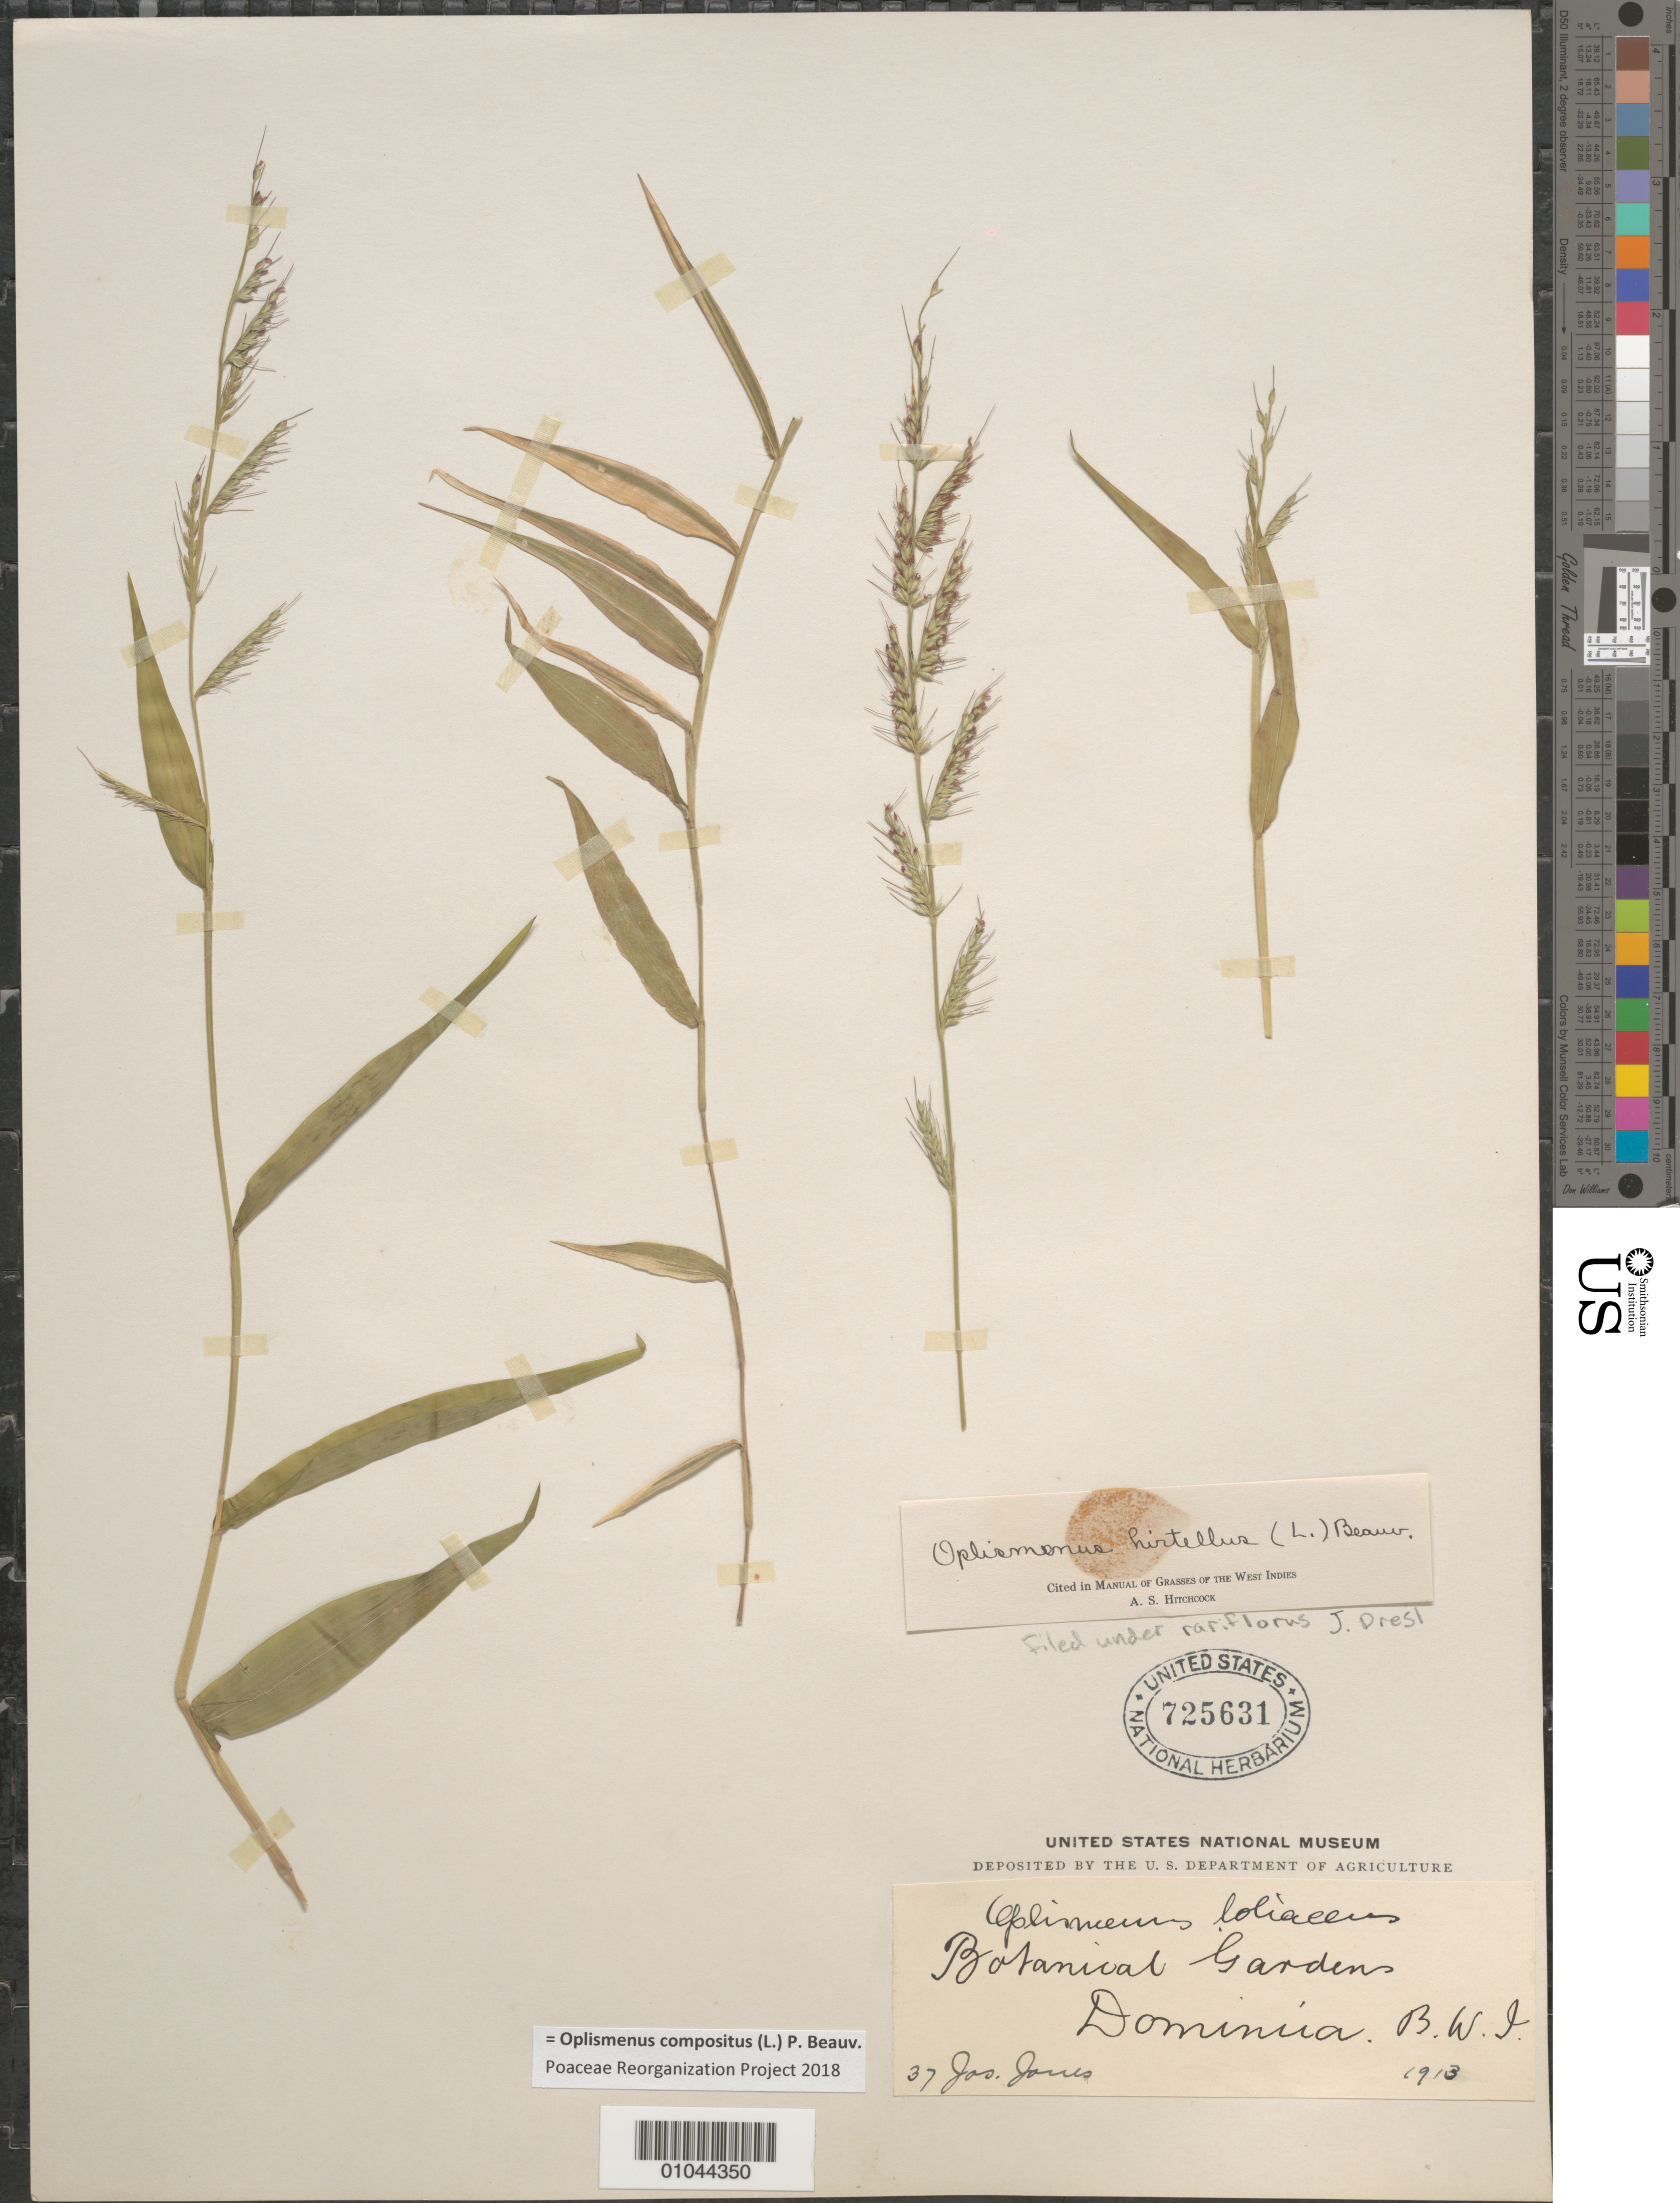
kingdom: Plantae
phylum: Tracheophyta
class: Liliopsida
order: Poales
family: Poaceae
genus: Oplismenus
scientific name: Oplismenus compositus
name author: (L.) P. Beauv.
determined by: Poaceae Reorganization Project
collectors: J. James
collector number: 37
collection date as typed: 01 Jan 1913 to 31 Dec 1913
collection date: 1913-01-01/1913-12-31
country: Dominica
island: Dominica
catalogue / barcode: US 725631